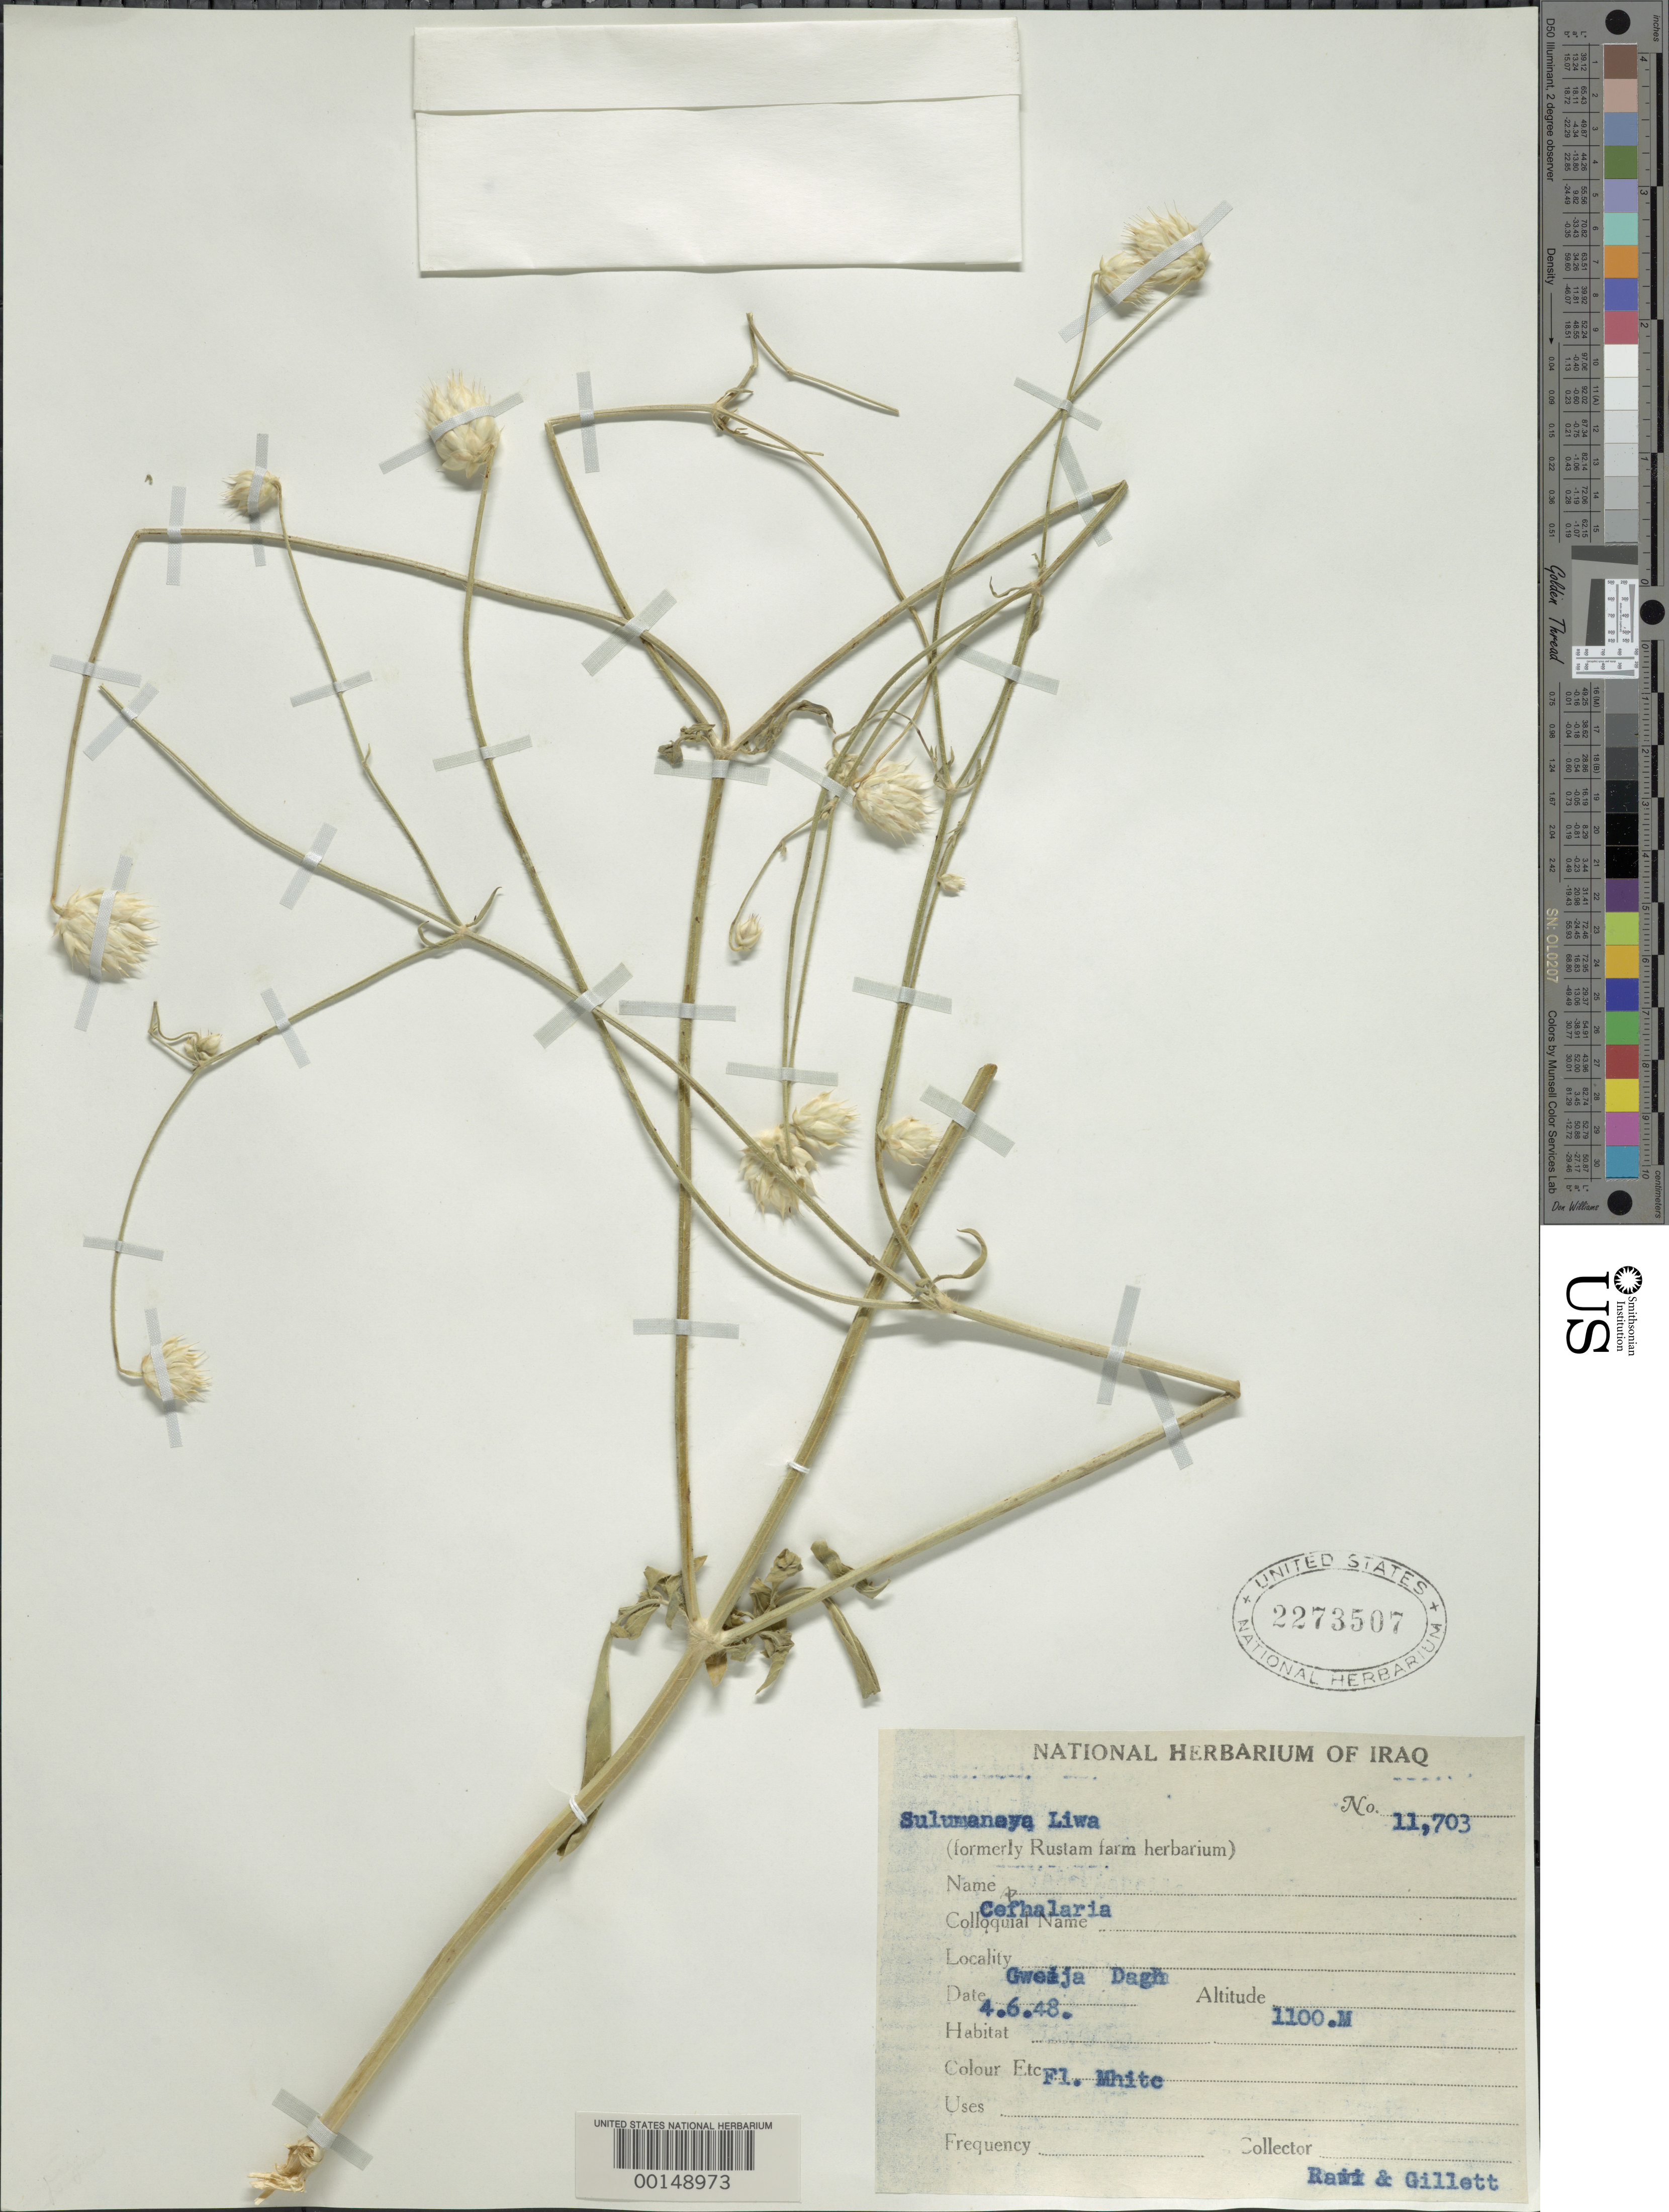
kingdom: Plantae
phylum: Tracheophyta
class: Magnoliopsida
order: Dipsacales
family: Caprifoliaceae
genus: Cephalaria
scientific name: Cephalaria sp.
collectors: -. Rawl & Gillett, --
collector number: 11703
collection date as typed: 04 Jun 1948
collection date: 1948-06-04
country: Iraq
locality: Gweija Dagh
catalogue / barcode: US 2273507